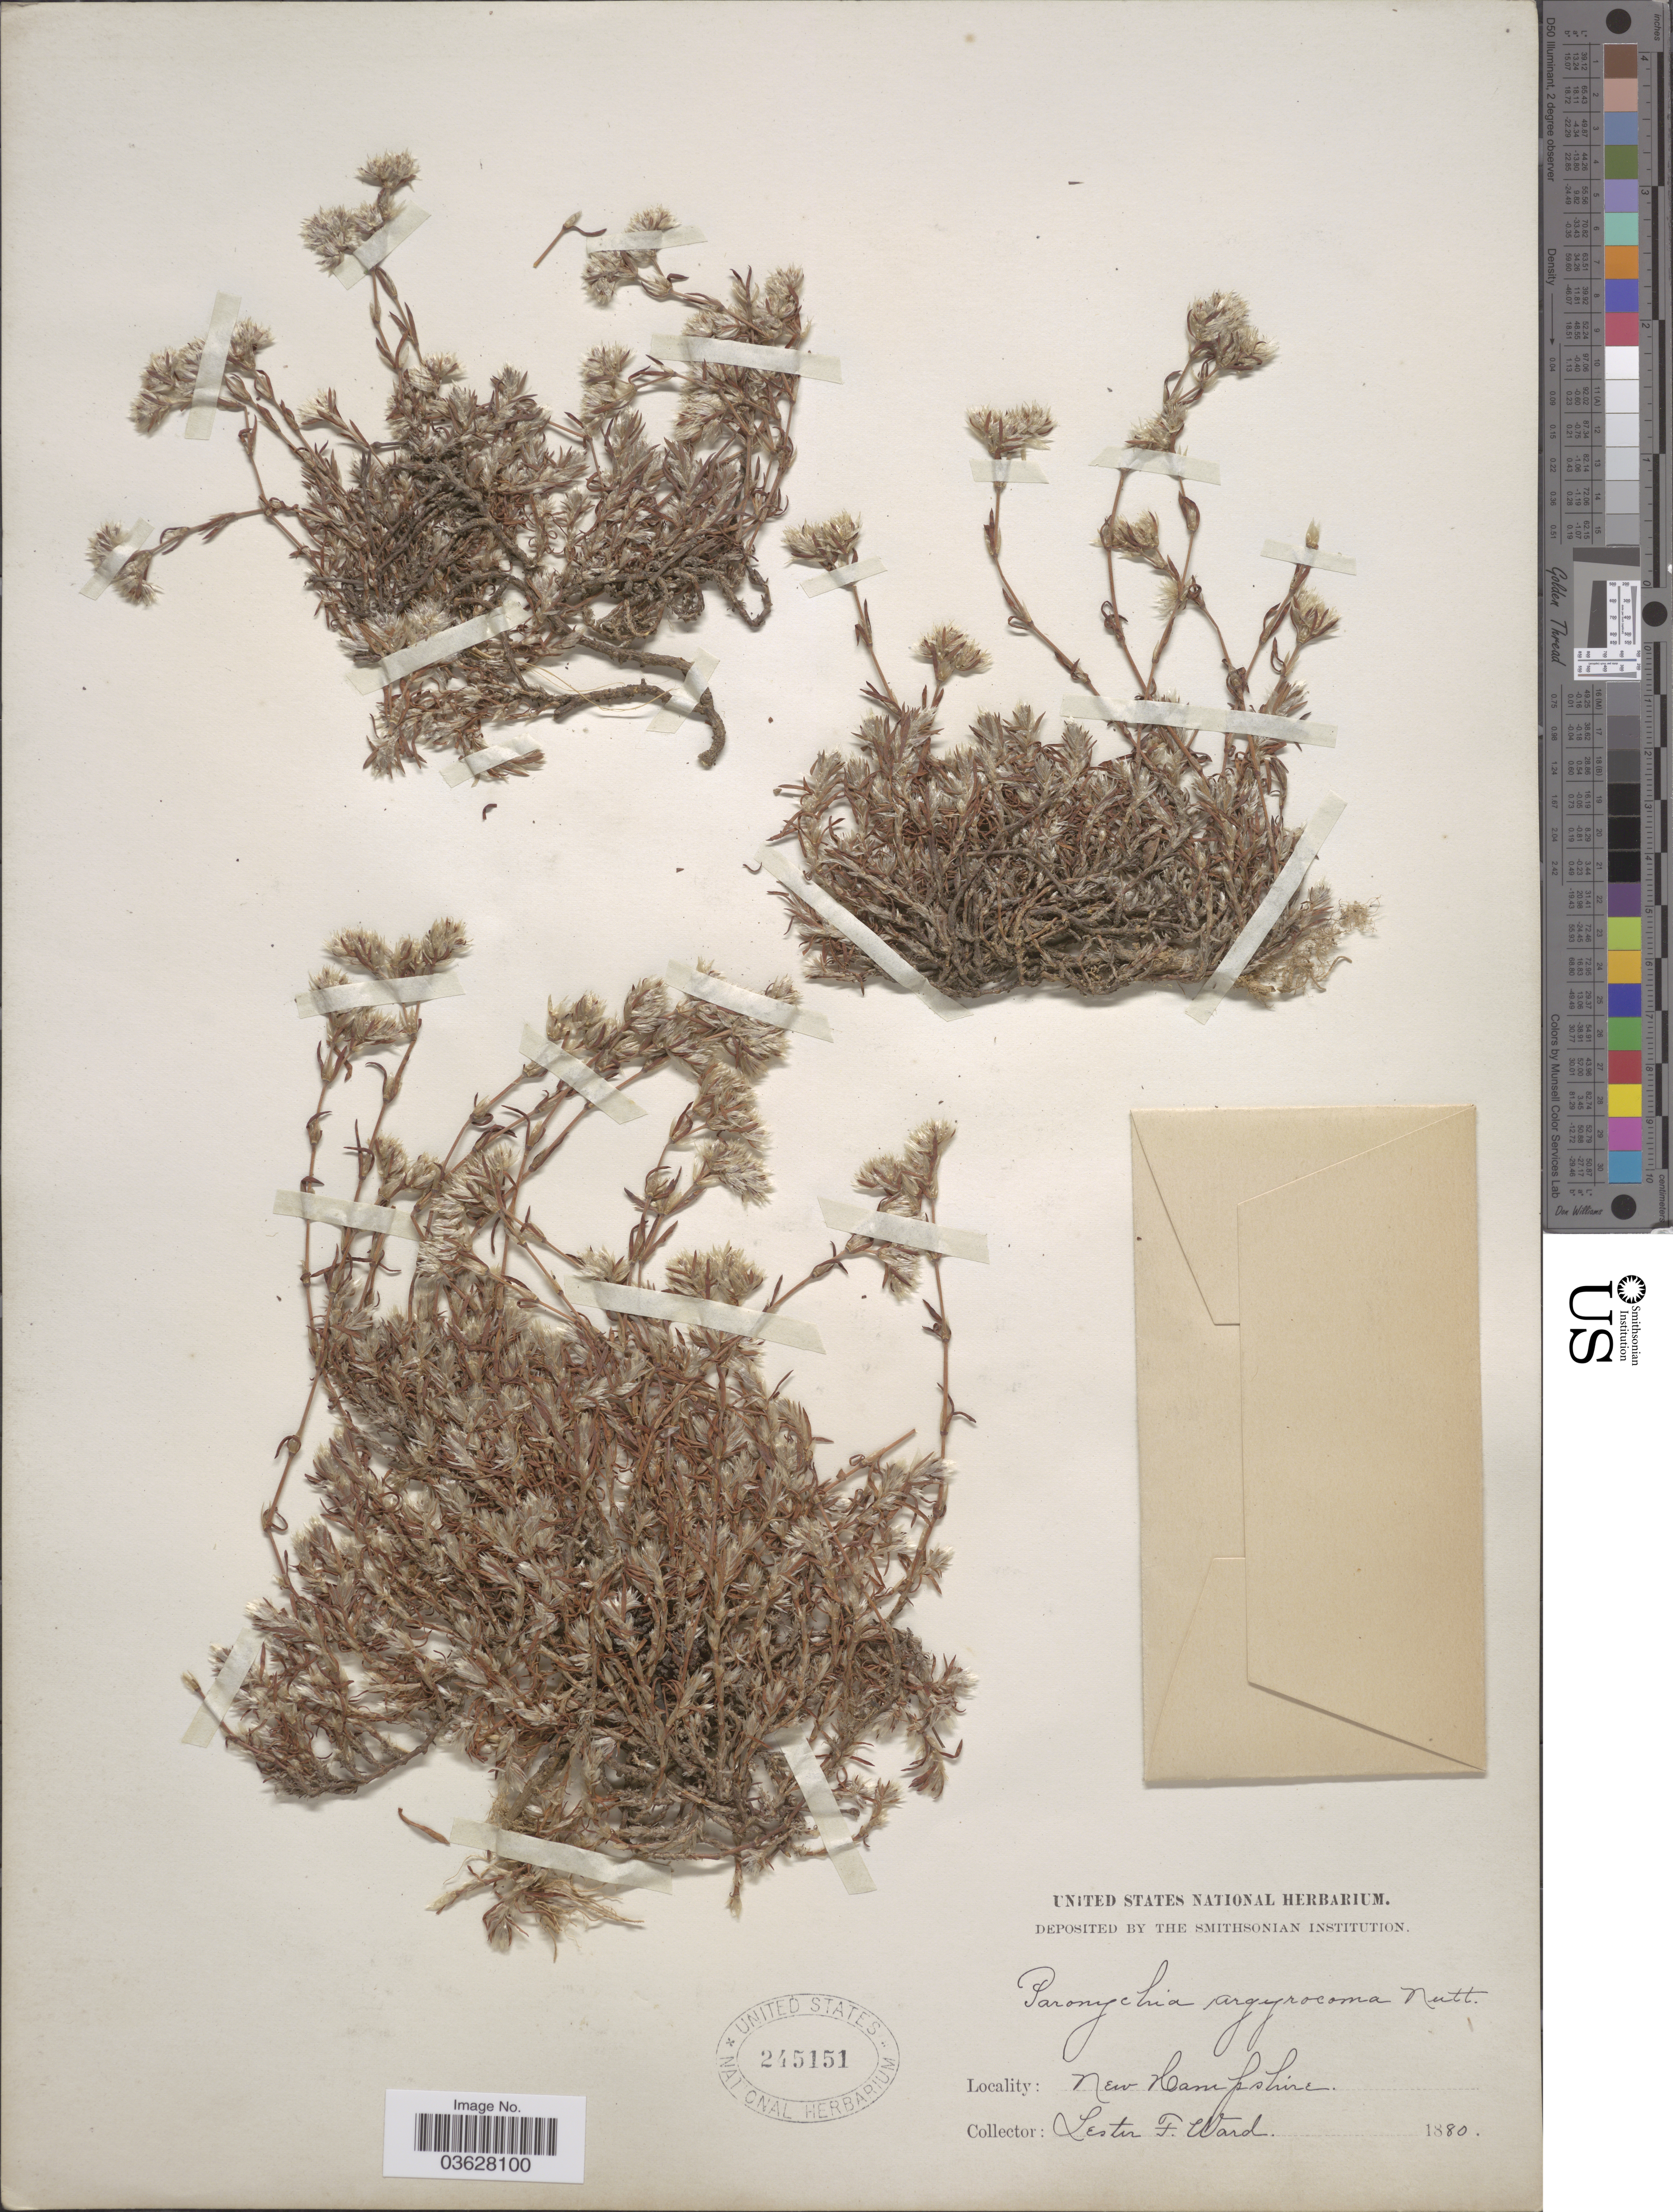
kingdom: Plantae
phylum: Tracheophyta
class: Magnoliopsida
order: Caryophyllales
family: Caryophyllaceae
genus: Paronychia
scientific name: Paronychia argyrocoma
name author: (Michx.) Nutt.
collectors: L. F. Ward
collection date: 1880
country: United States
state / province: New Hampshire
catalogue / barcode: US 245151